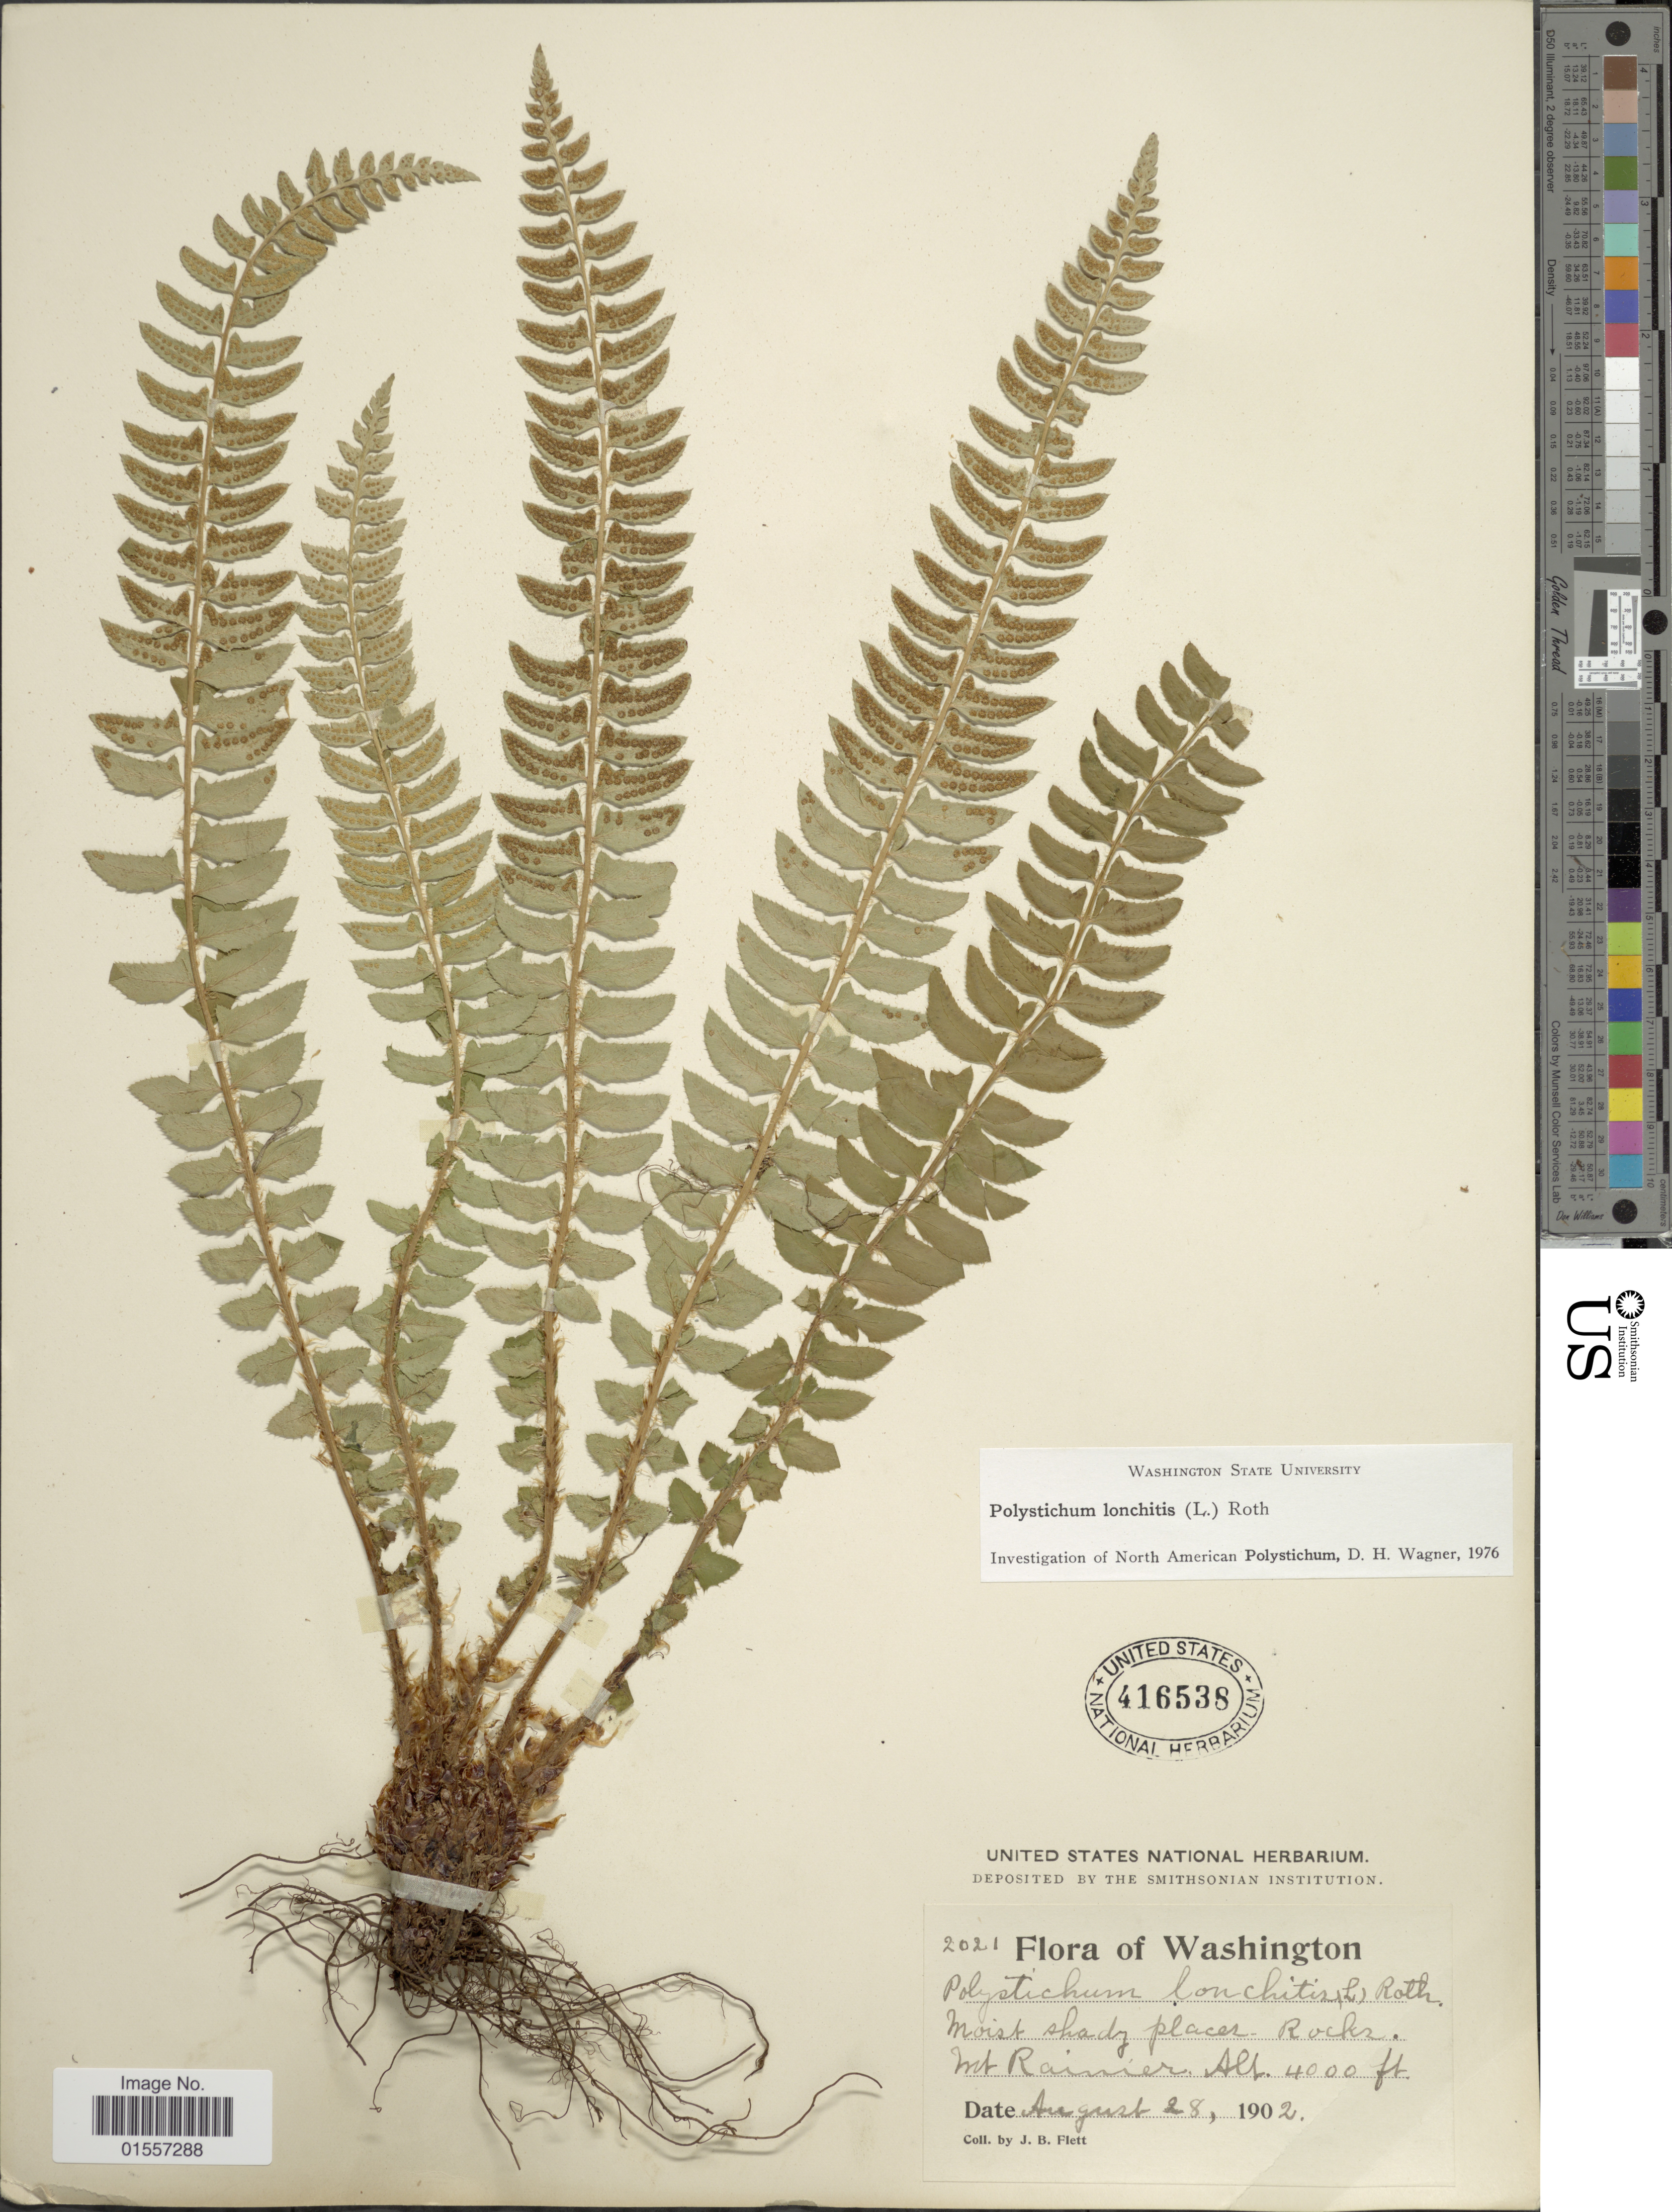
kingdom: Plantae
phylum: Tracheophyta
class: Polypodiopsida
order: Polypodiales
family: Dryopteridaceae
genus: Polystichum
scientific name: Polystichum lonchitis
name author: (Roth) L.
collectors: J. Flett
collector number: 2021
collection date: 1902-08-28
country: United States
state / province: Washington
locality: Moist shady placer. Rocks Mt Rainier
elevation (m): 1219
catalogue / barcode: US 416538